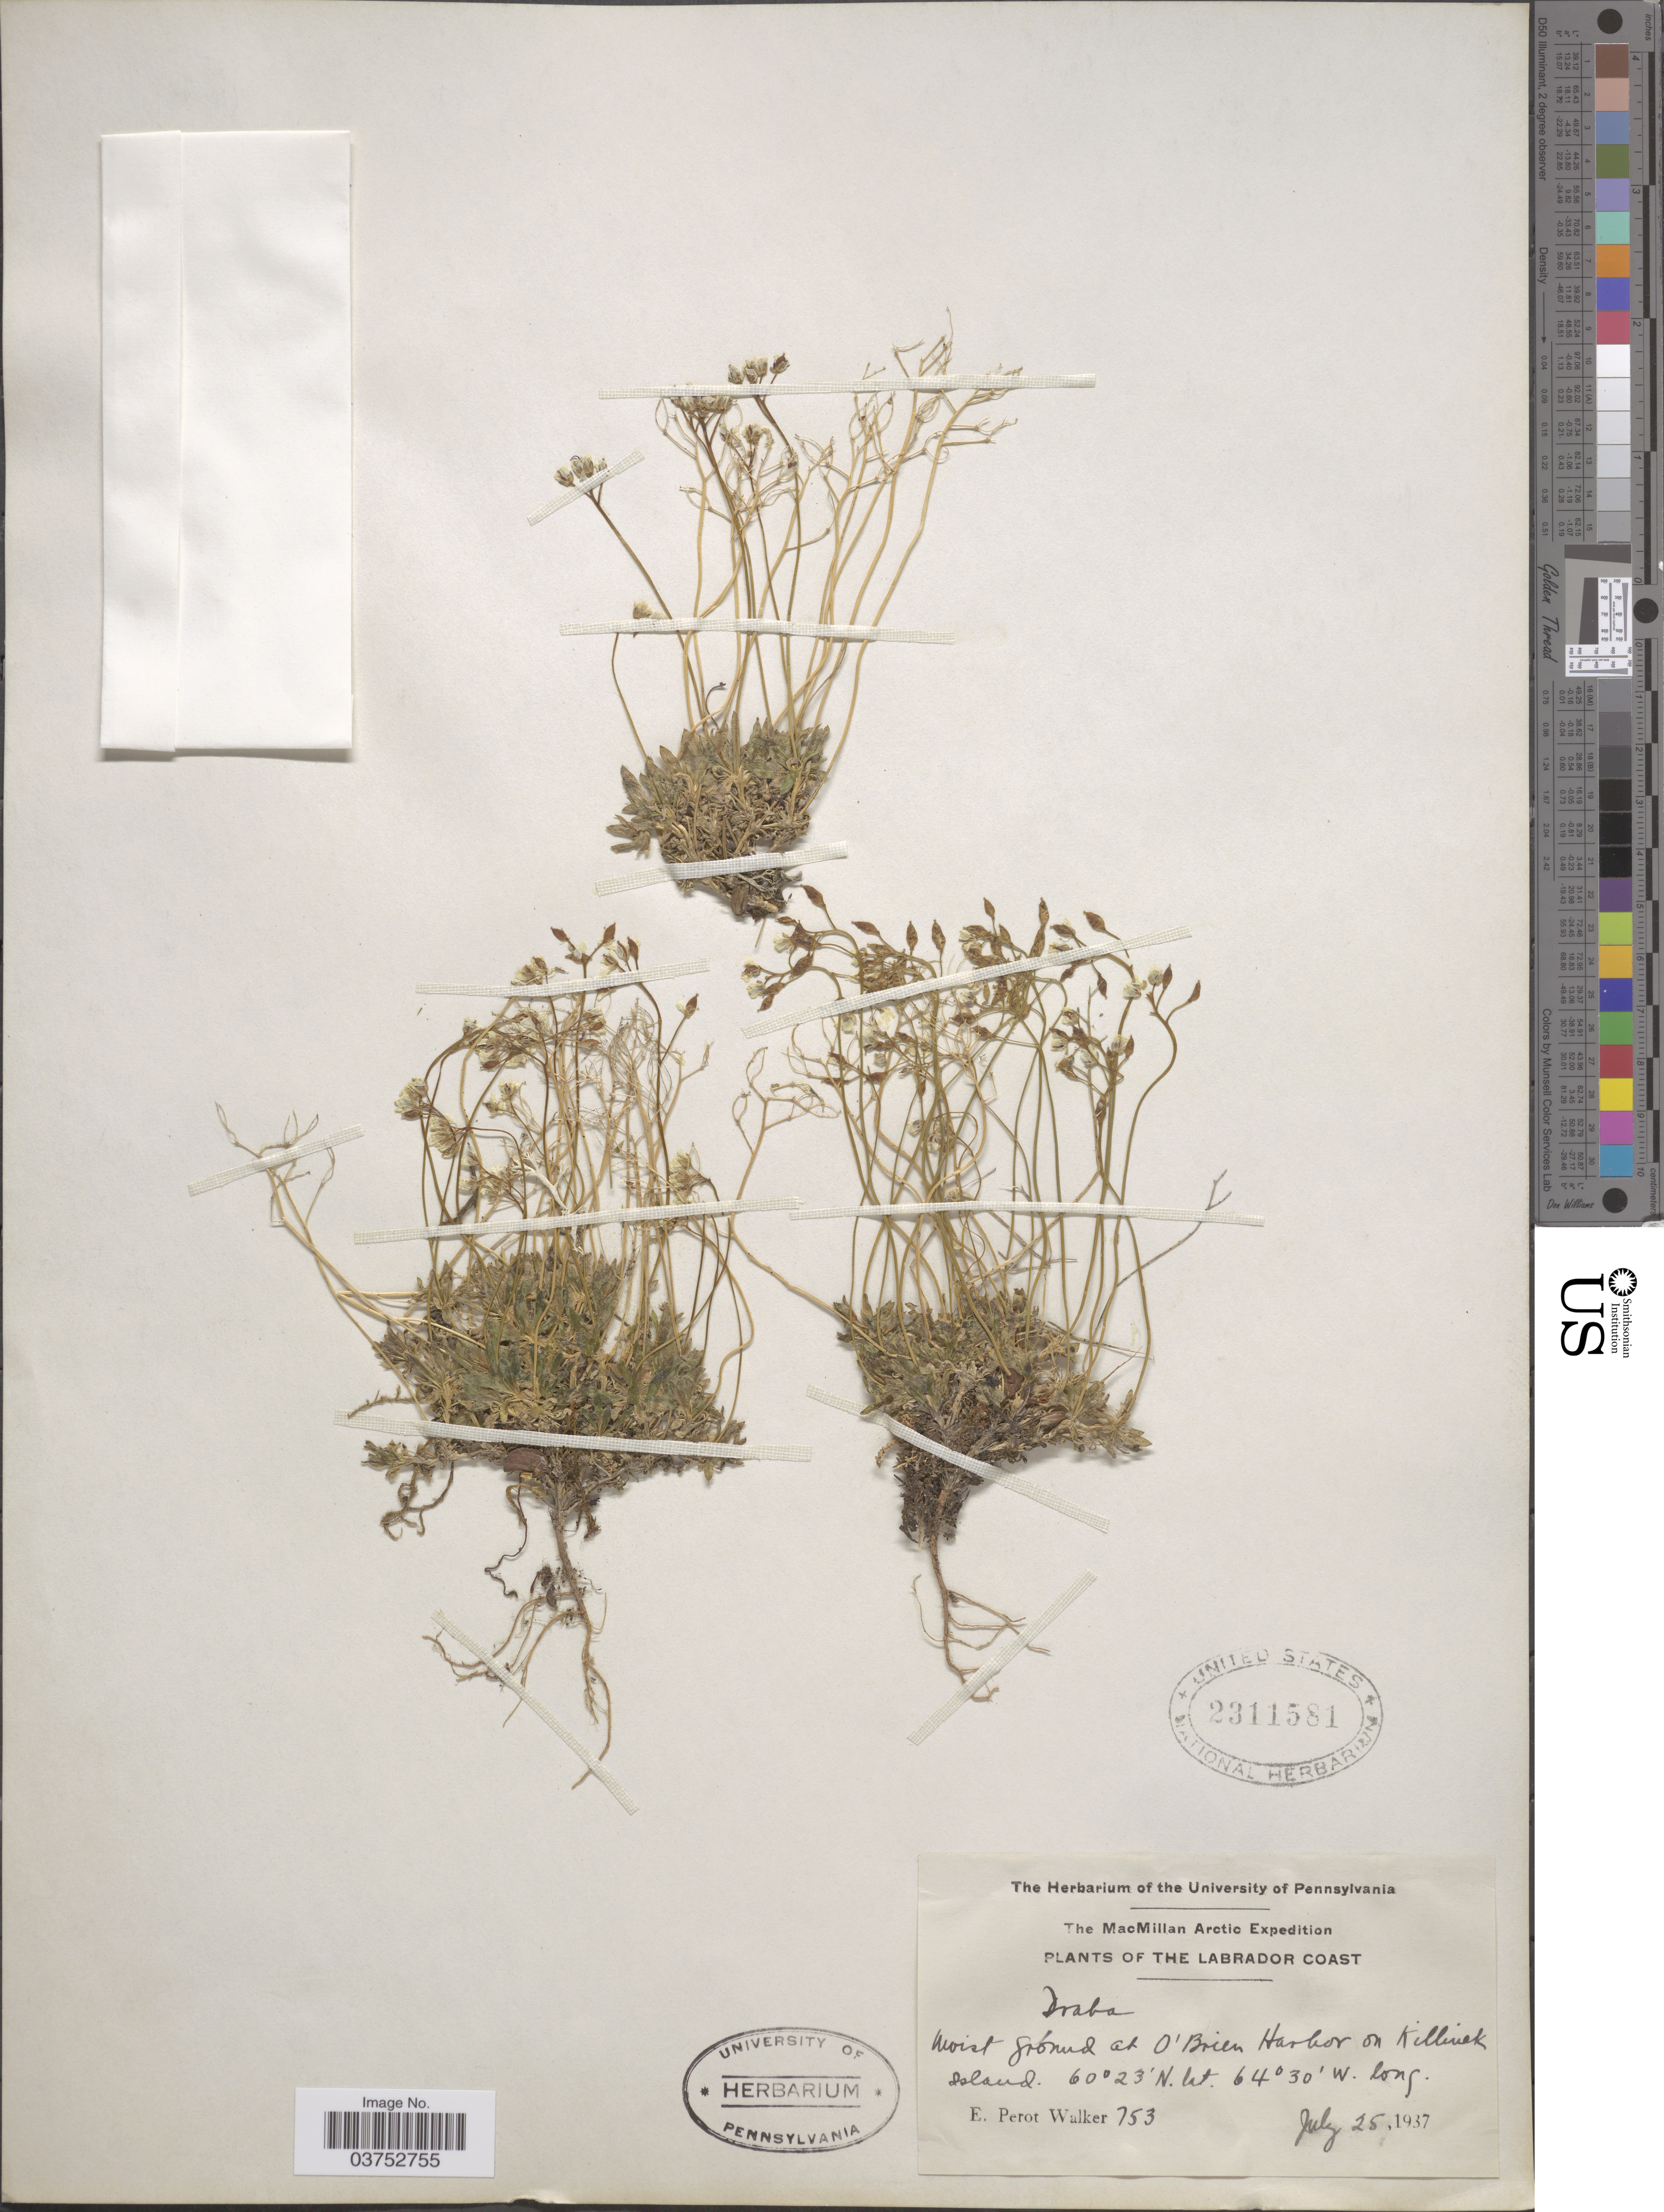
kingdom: Plantae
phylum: Tracheophyta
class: Magnoliopsida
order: Brassicales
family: Brassicaceae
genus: Draba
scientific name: Draba sp.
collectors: E. Walker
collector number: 753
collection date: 1937-07-25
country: Canada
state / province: Newfoundland and Labrador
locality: The Labrador Coast. O'Brien Harbor on Killinek Island.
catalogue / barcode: US 2311581